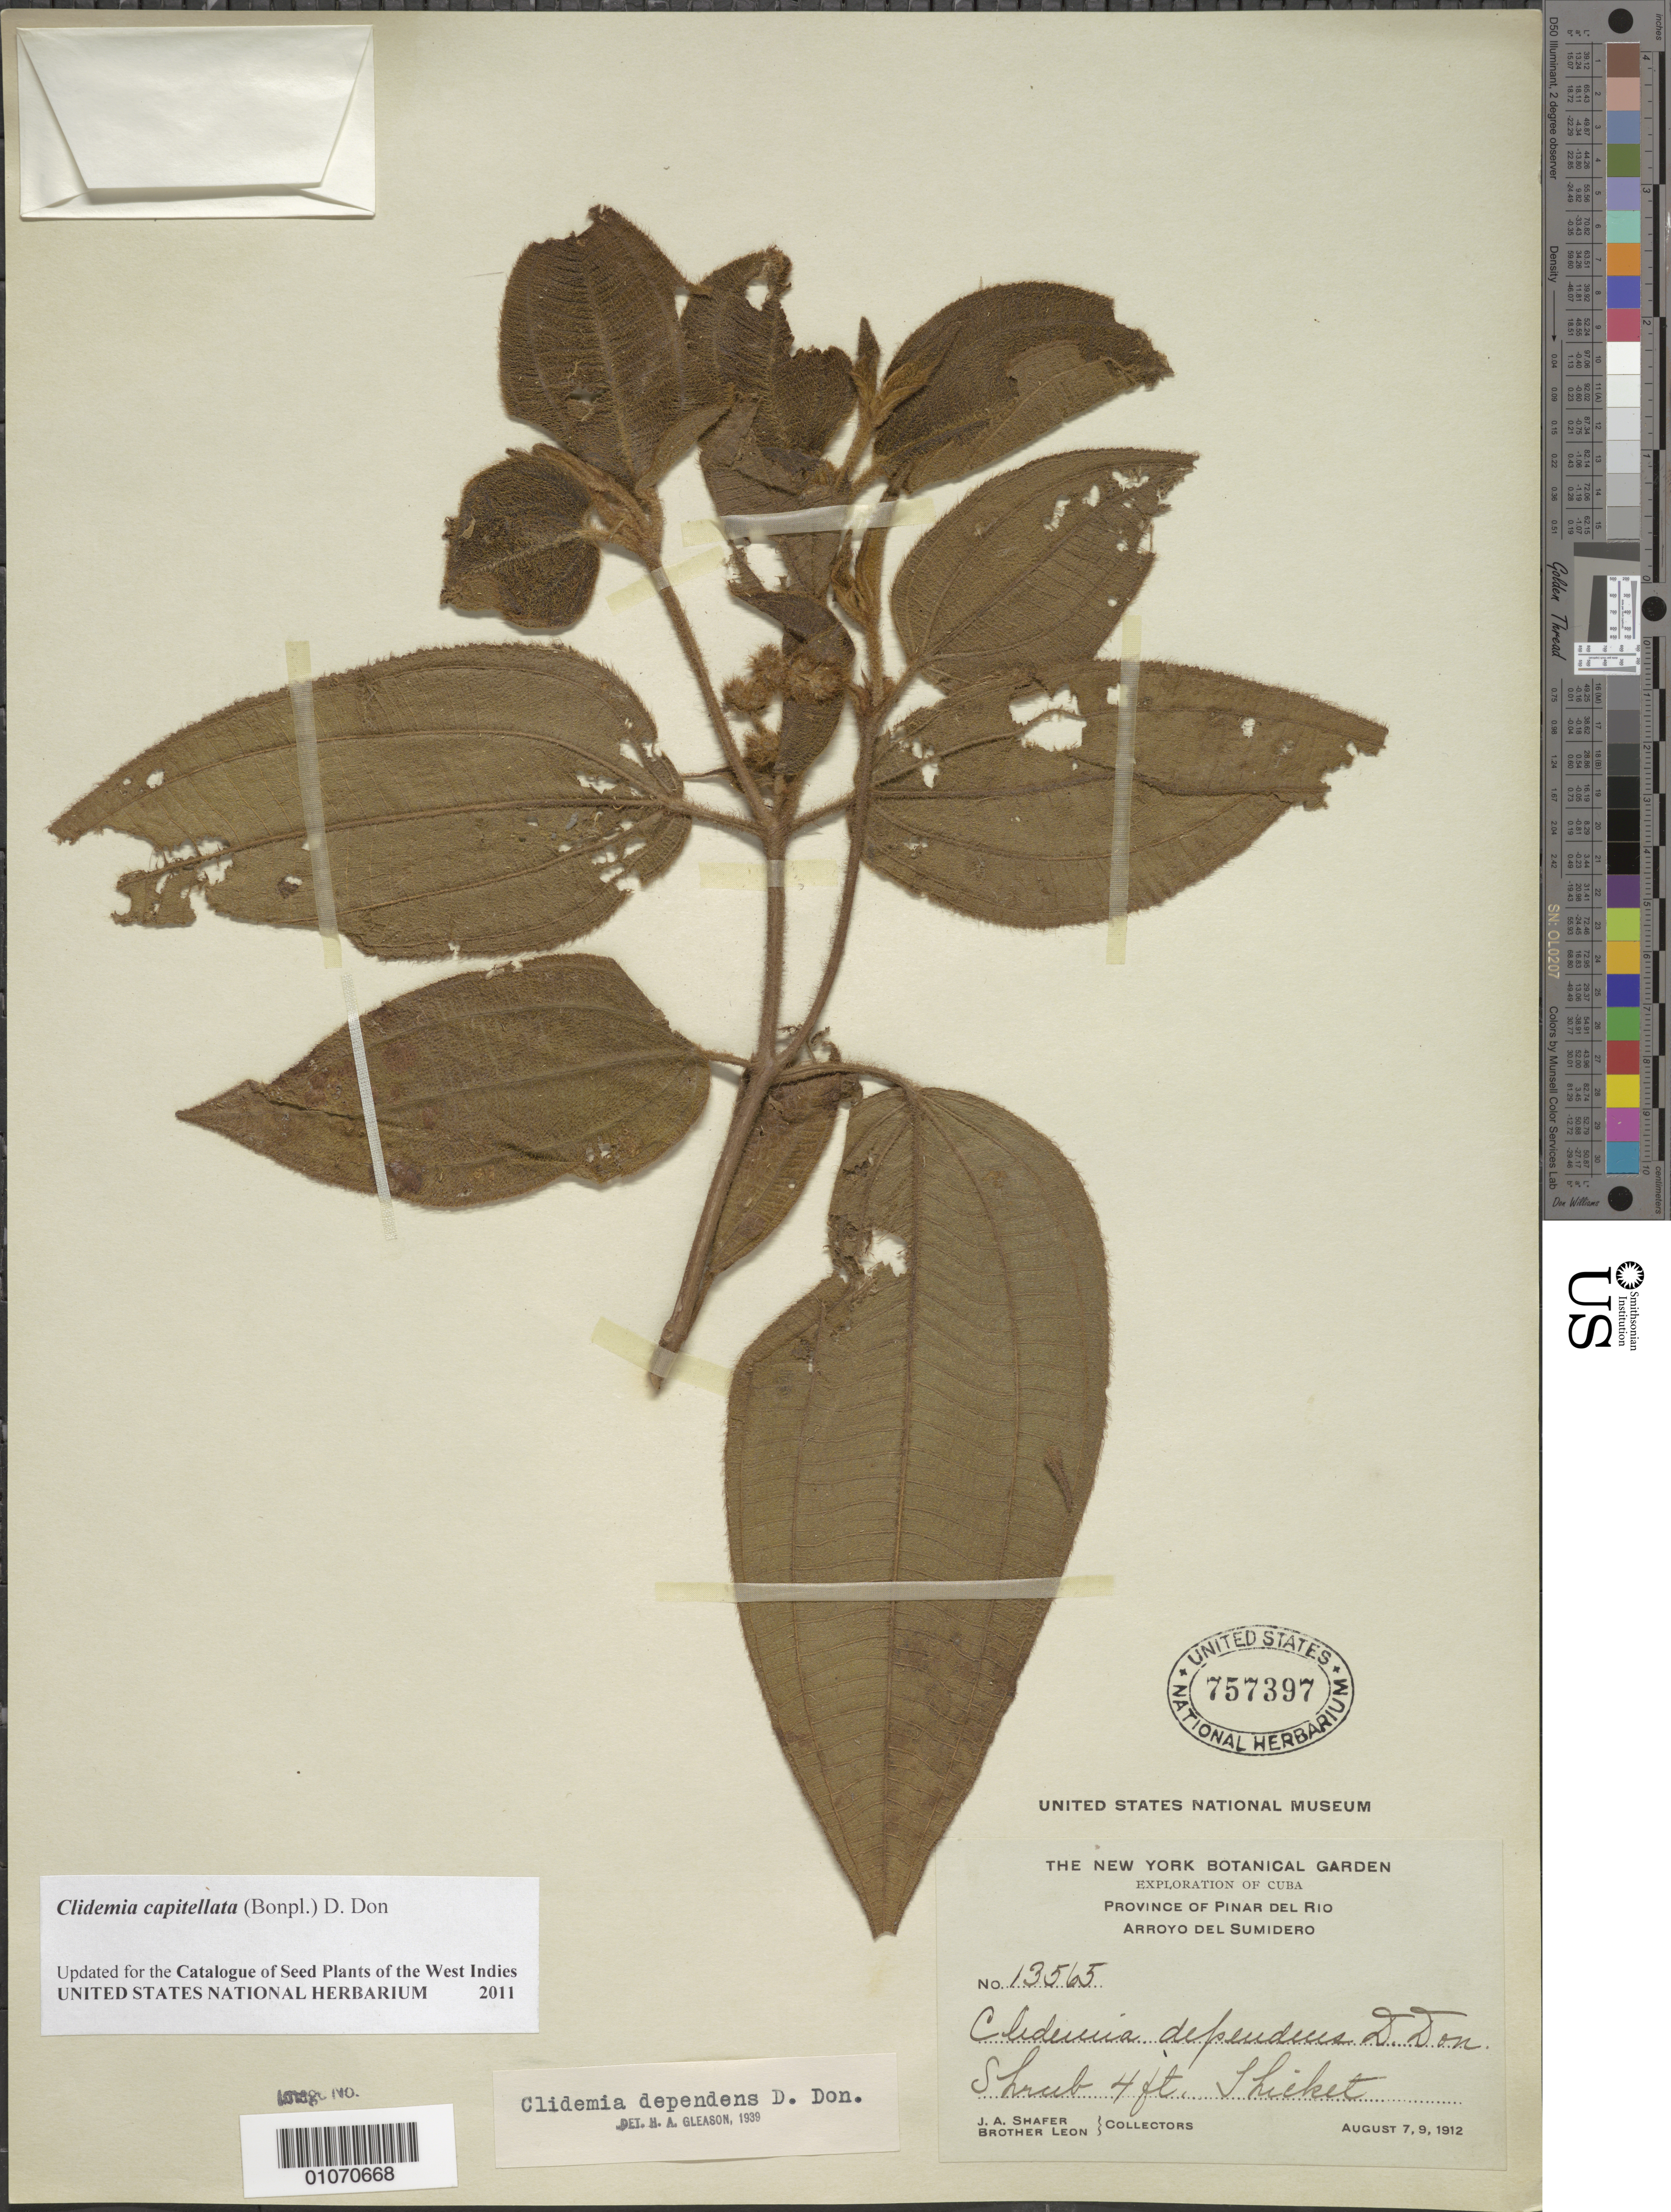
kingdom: Plantae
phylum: Tracheophyta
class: Magnoliopsida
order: Myrtales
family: Melastomataceae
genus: Clidemia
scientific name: Clidemia capitellata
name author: (Bonpl.) D. Don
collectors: J. A. Shafer & Bro. León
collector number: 13565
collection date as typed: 07 Aug 1912 and 09 Aug 1912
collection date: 1912-08-07,1912-08-09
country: Cuba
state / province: Pinar del Rio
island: Cuba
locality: Arroyo Del Sumidero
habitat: Thicket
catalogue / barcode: US 757397